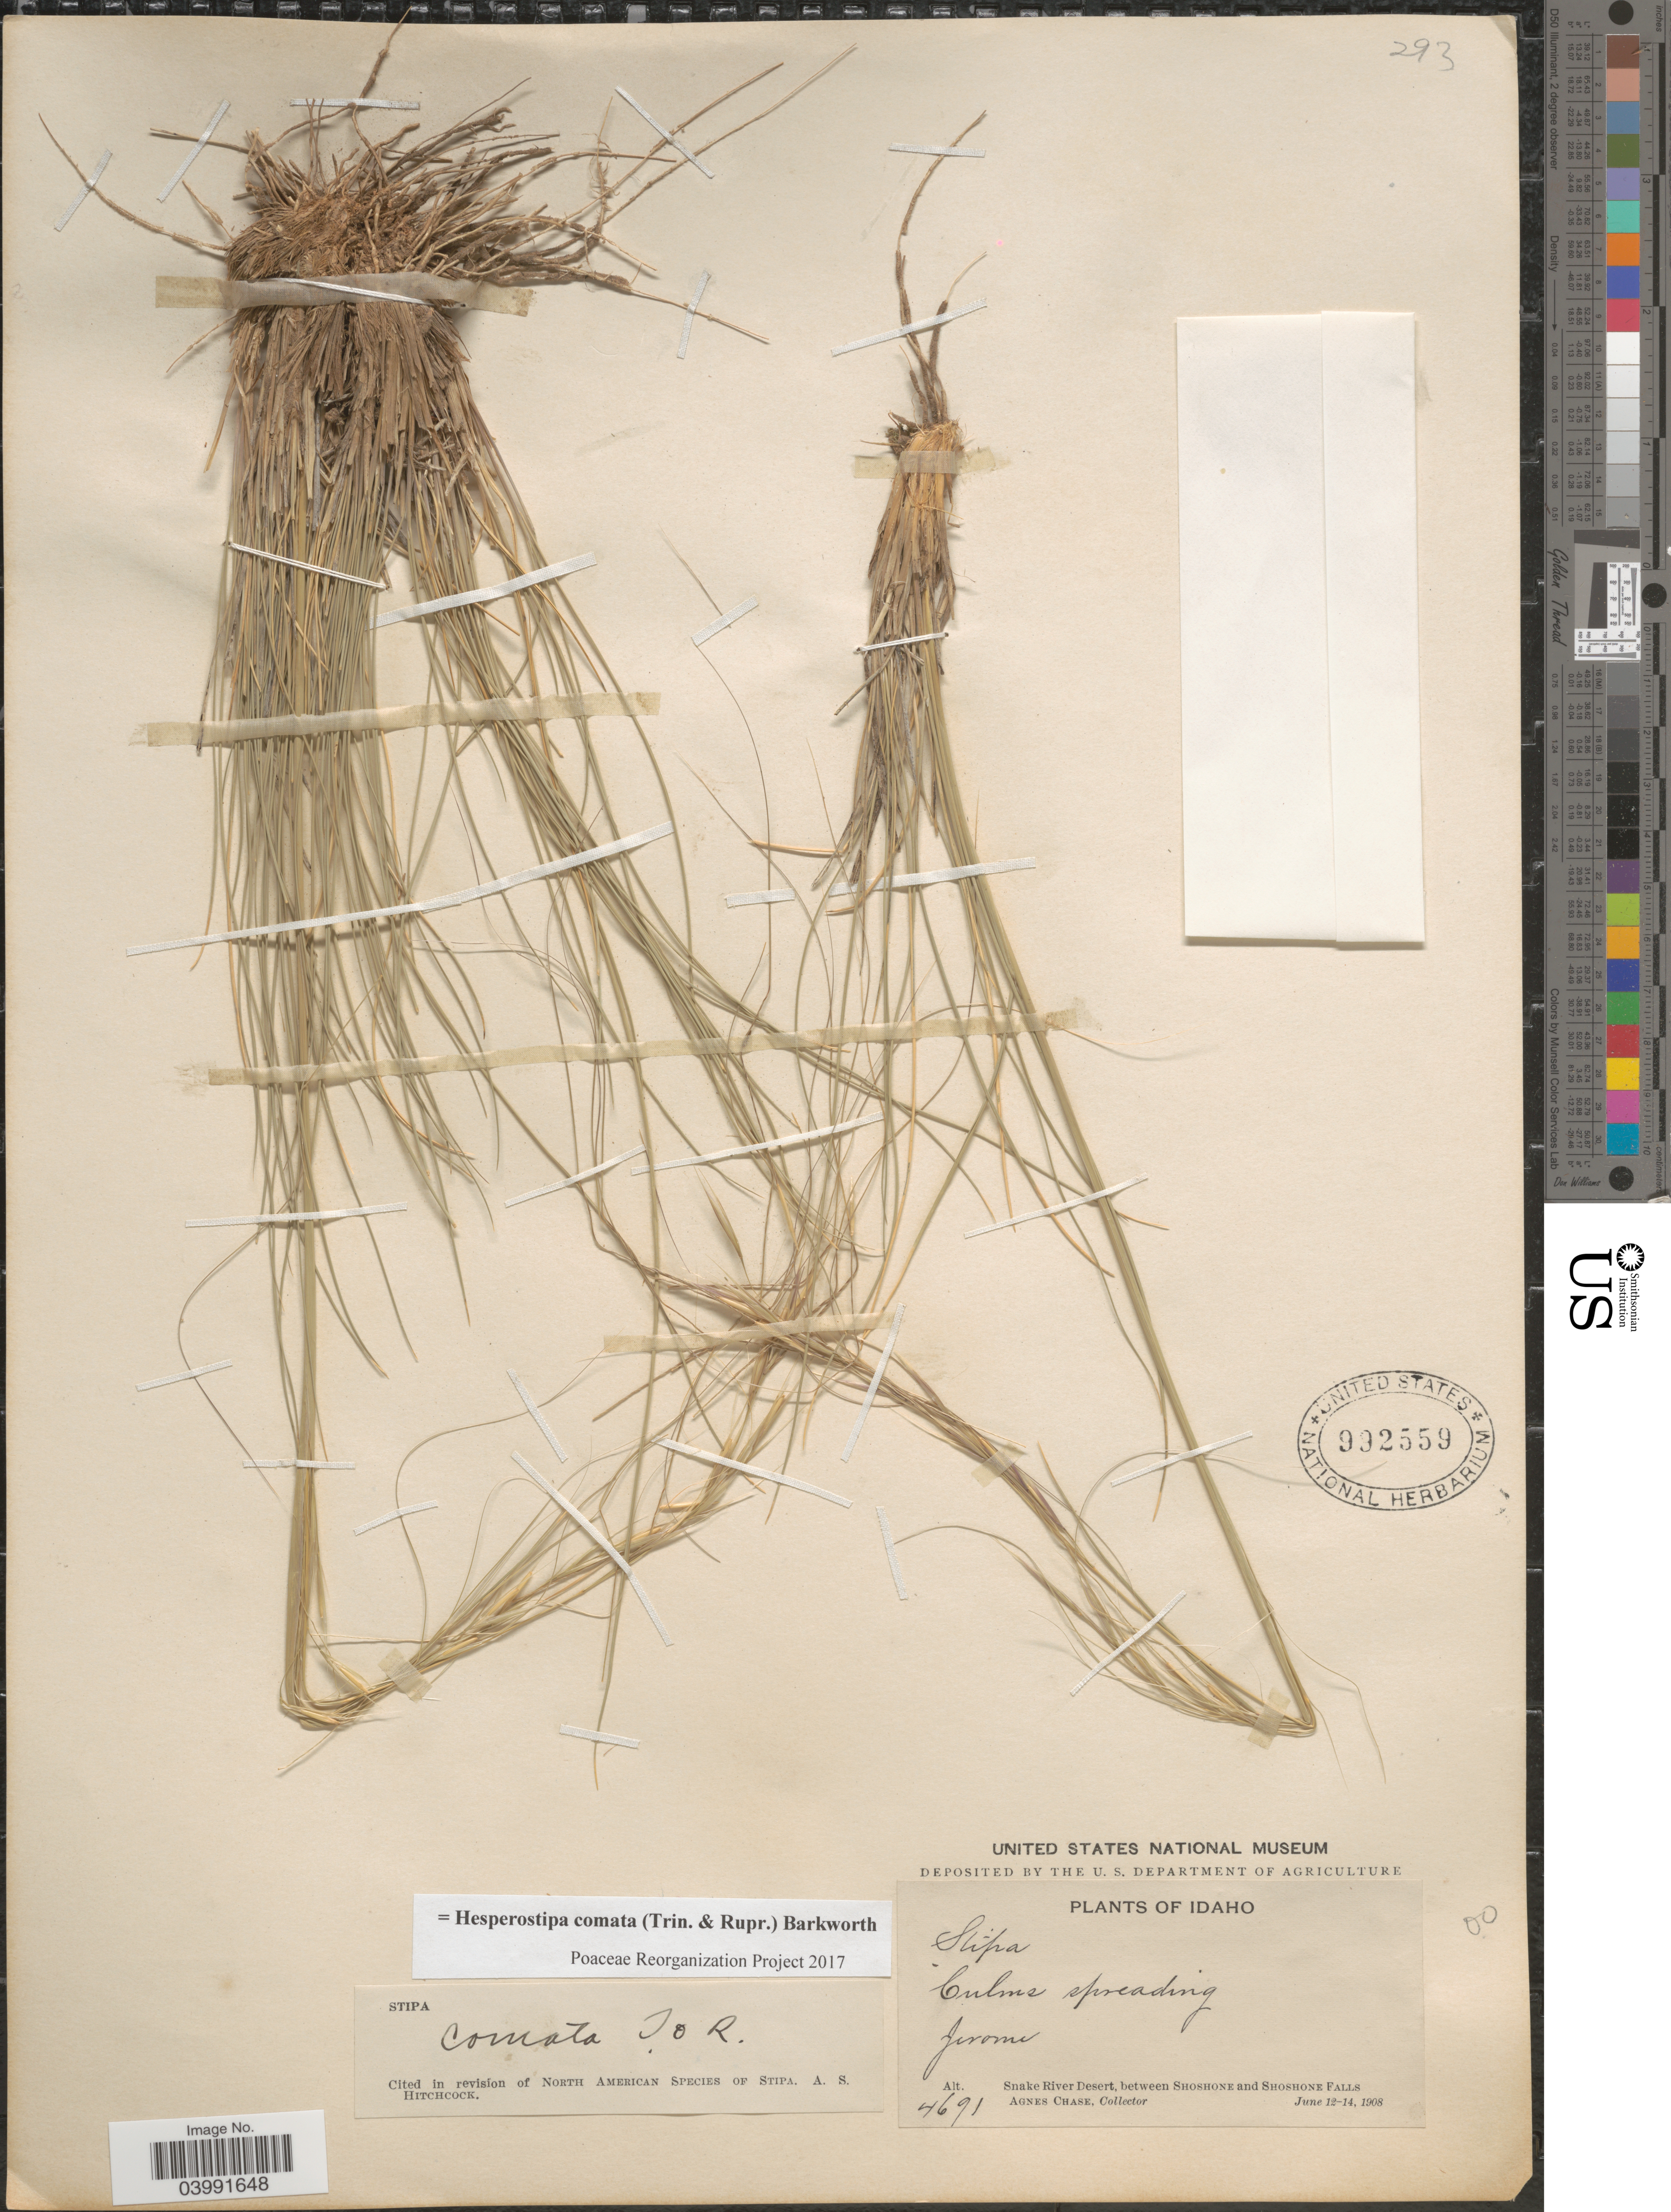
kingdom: Plantae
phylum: Tracheophyta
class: Liliopsida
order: Poales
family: Poaceae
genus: Hesperostipa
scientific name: Hesperostipa comata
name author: (Trin. & Rupr.) Barkworth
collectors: A. Chase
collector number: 4691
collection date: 1908-06-12/1908-06-14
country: United States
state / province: Idaho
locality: Jerome. Snake River Desert, between Shoshone and Shoshone Falls.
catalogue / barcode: US 992559